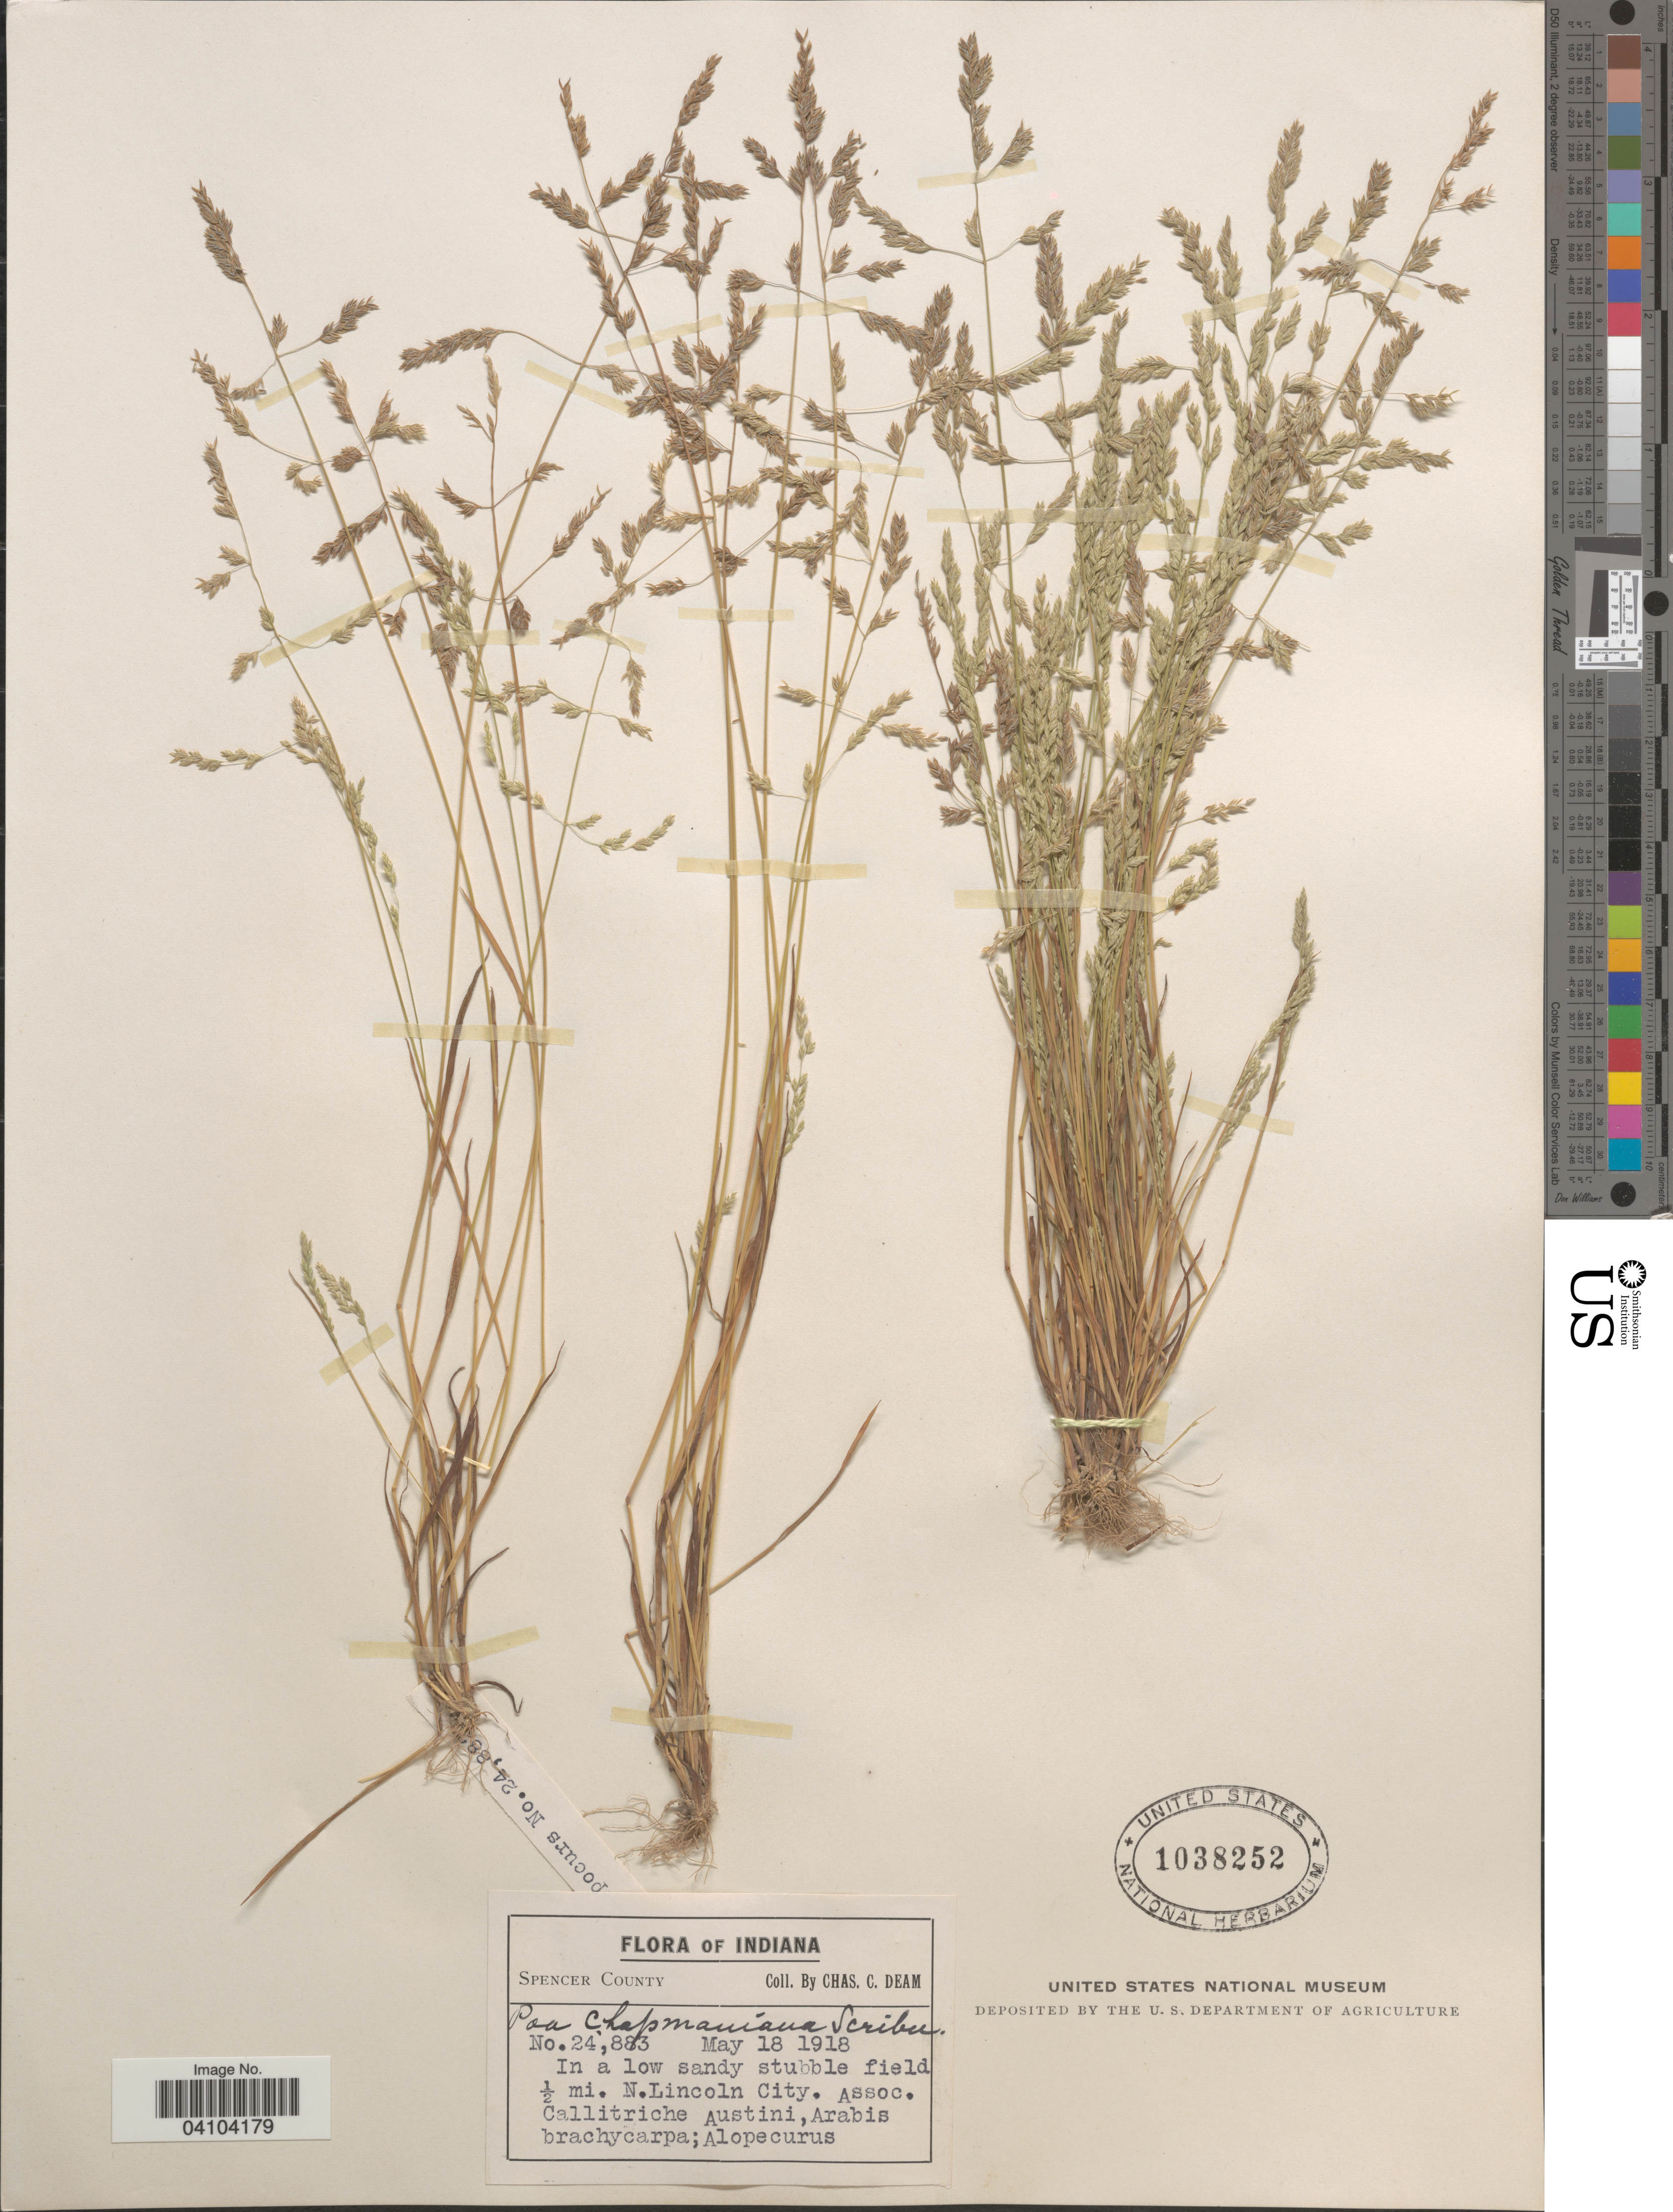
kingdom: Plantae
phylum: Tracheophyta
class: Liliopsida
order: Poales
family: Poaceae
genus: Poa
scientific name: Poa chapmaniana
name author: Scribn.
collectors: C. C. Deam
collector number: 24883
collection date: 1918-05-18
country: United States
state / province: Indiana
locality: Spencer County. In a low stubble field ½ mi. N. Lincoln City.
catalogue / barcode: US 1038252